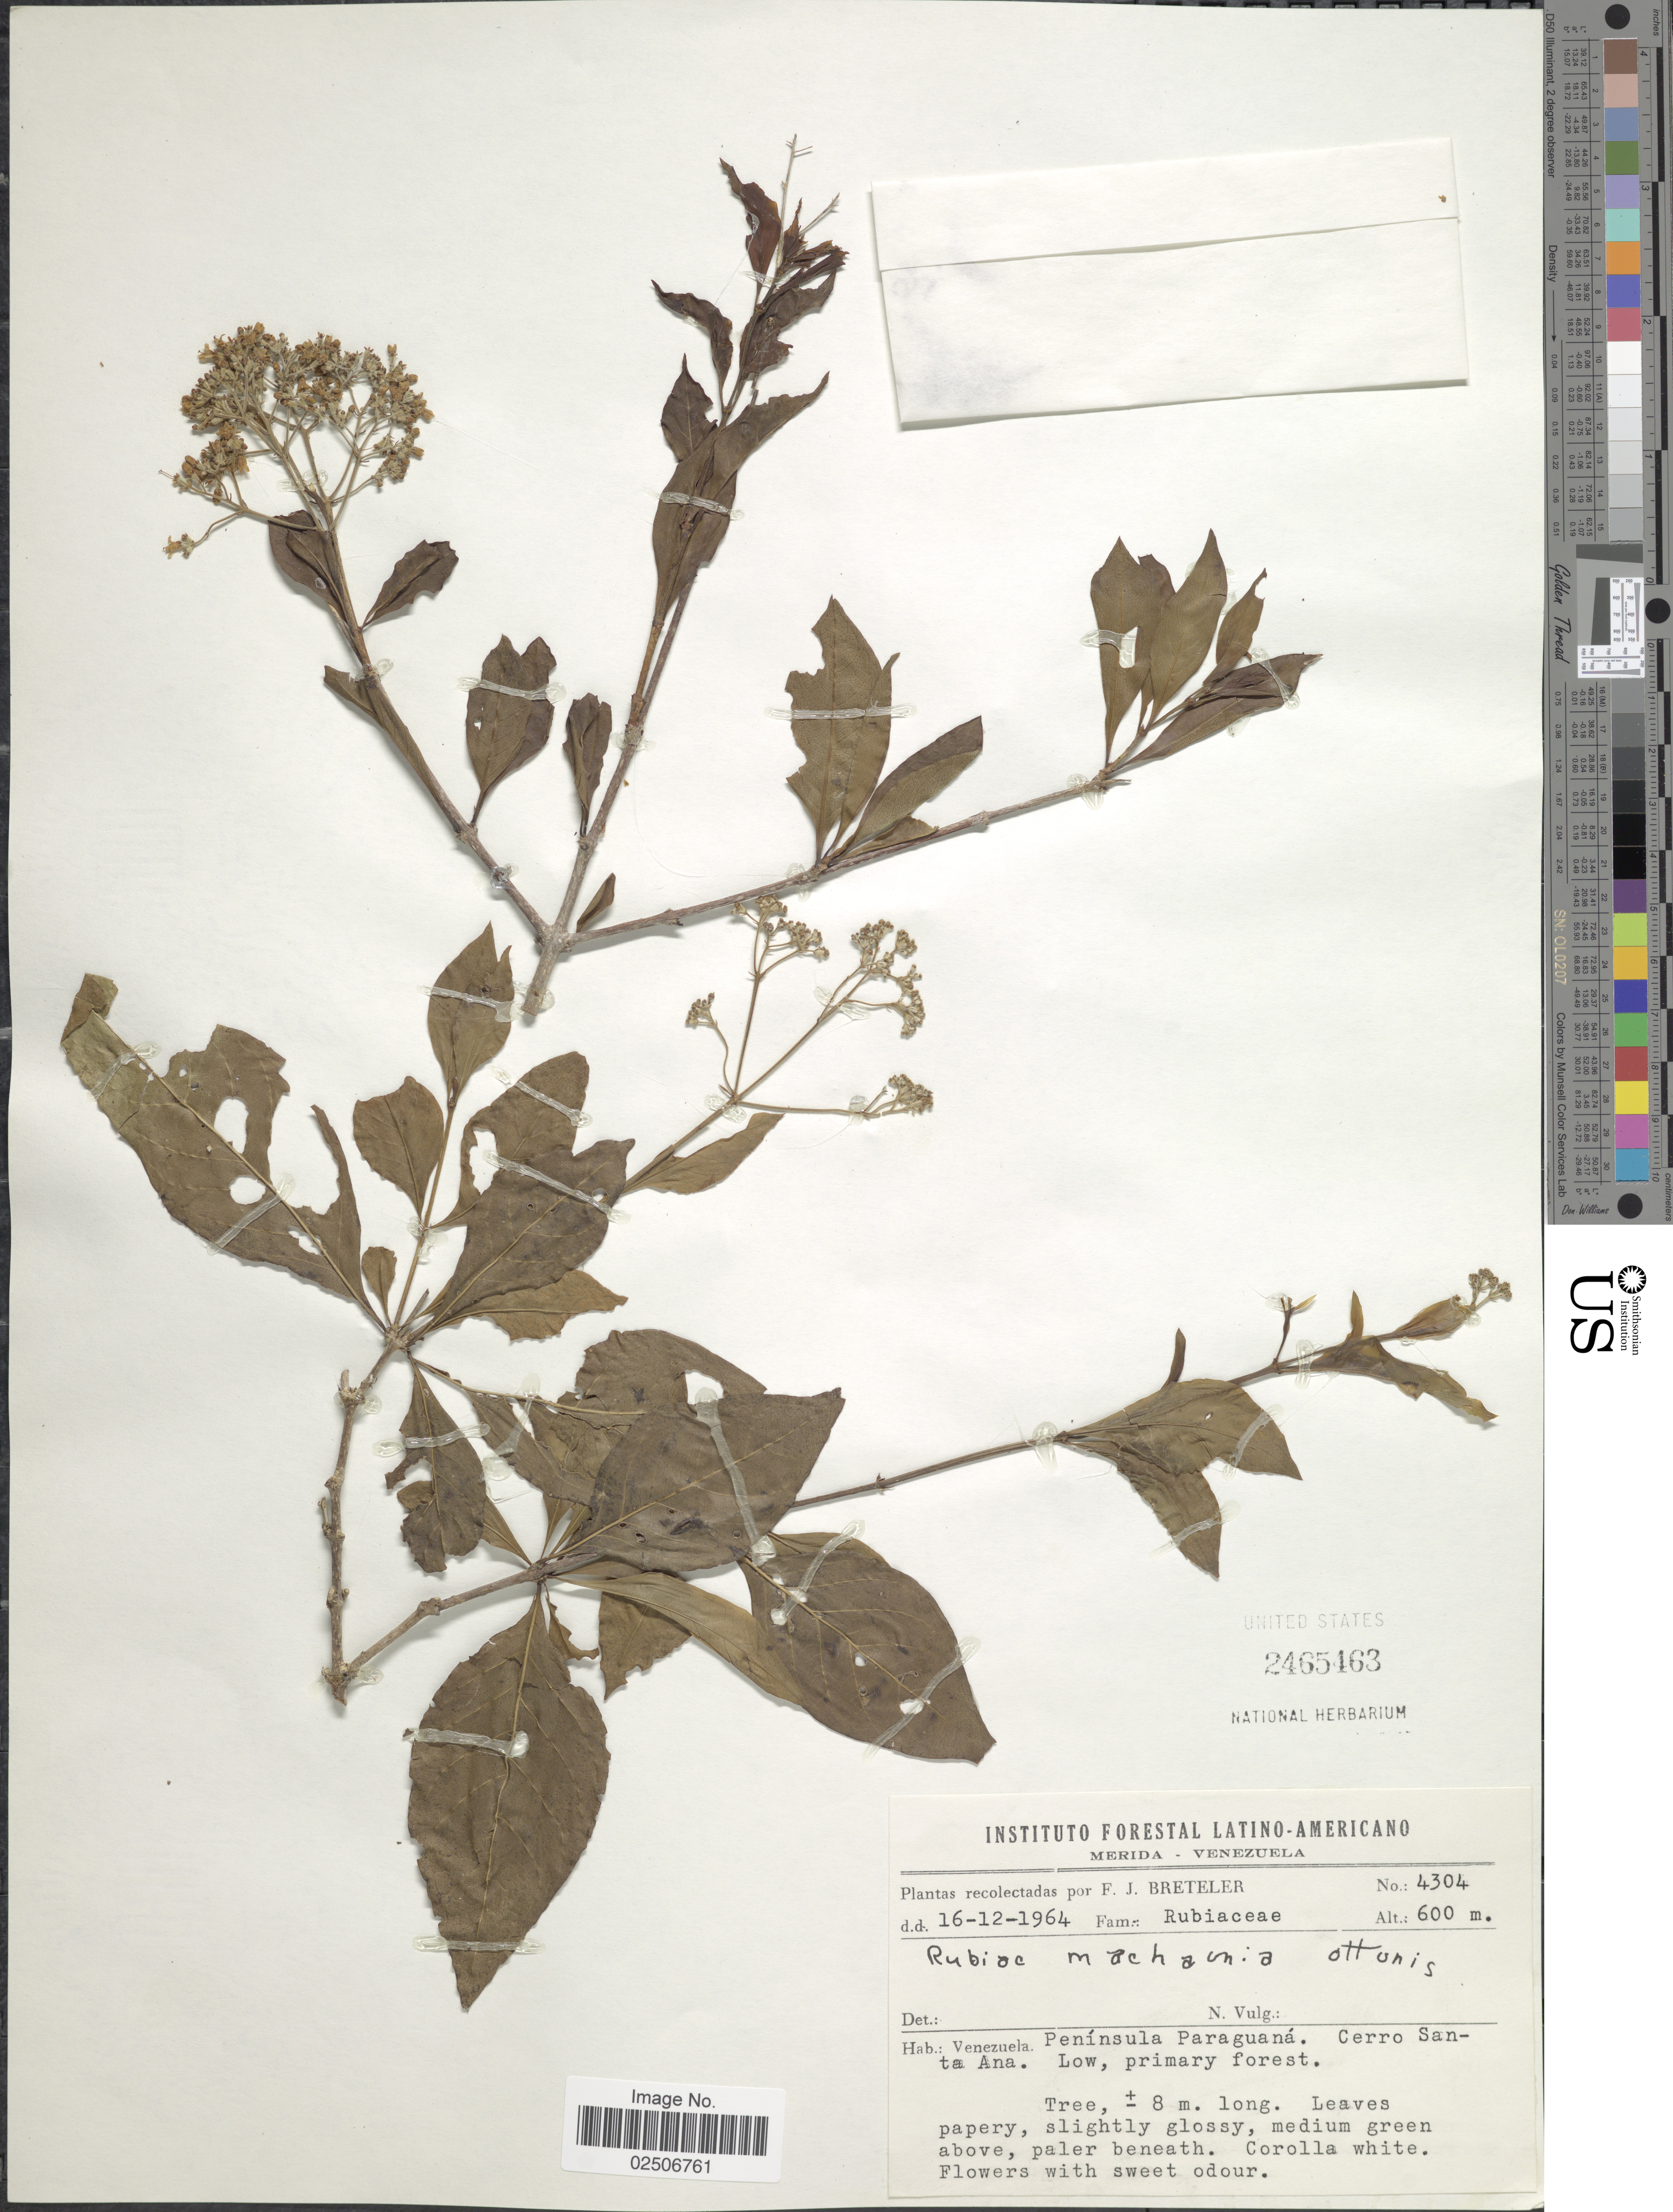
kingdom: Plantae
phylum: Tracheophyta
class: Magnoliopsida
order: Gentianales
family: Rubiaceae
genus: Machaonia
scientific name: Machaonia ottonis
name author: (K. Schum.) Urb.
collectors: F. J. Breteler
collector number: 4304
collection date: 1964-12-16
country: Venezuela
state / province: Mérida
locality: Peninsula Paraguani, Cerro Santa Ana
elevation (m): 600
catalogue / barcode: US 2465463